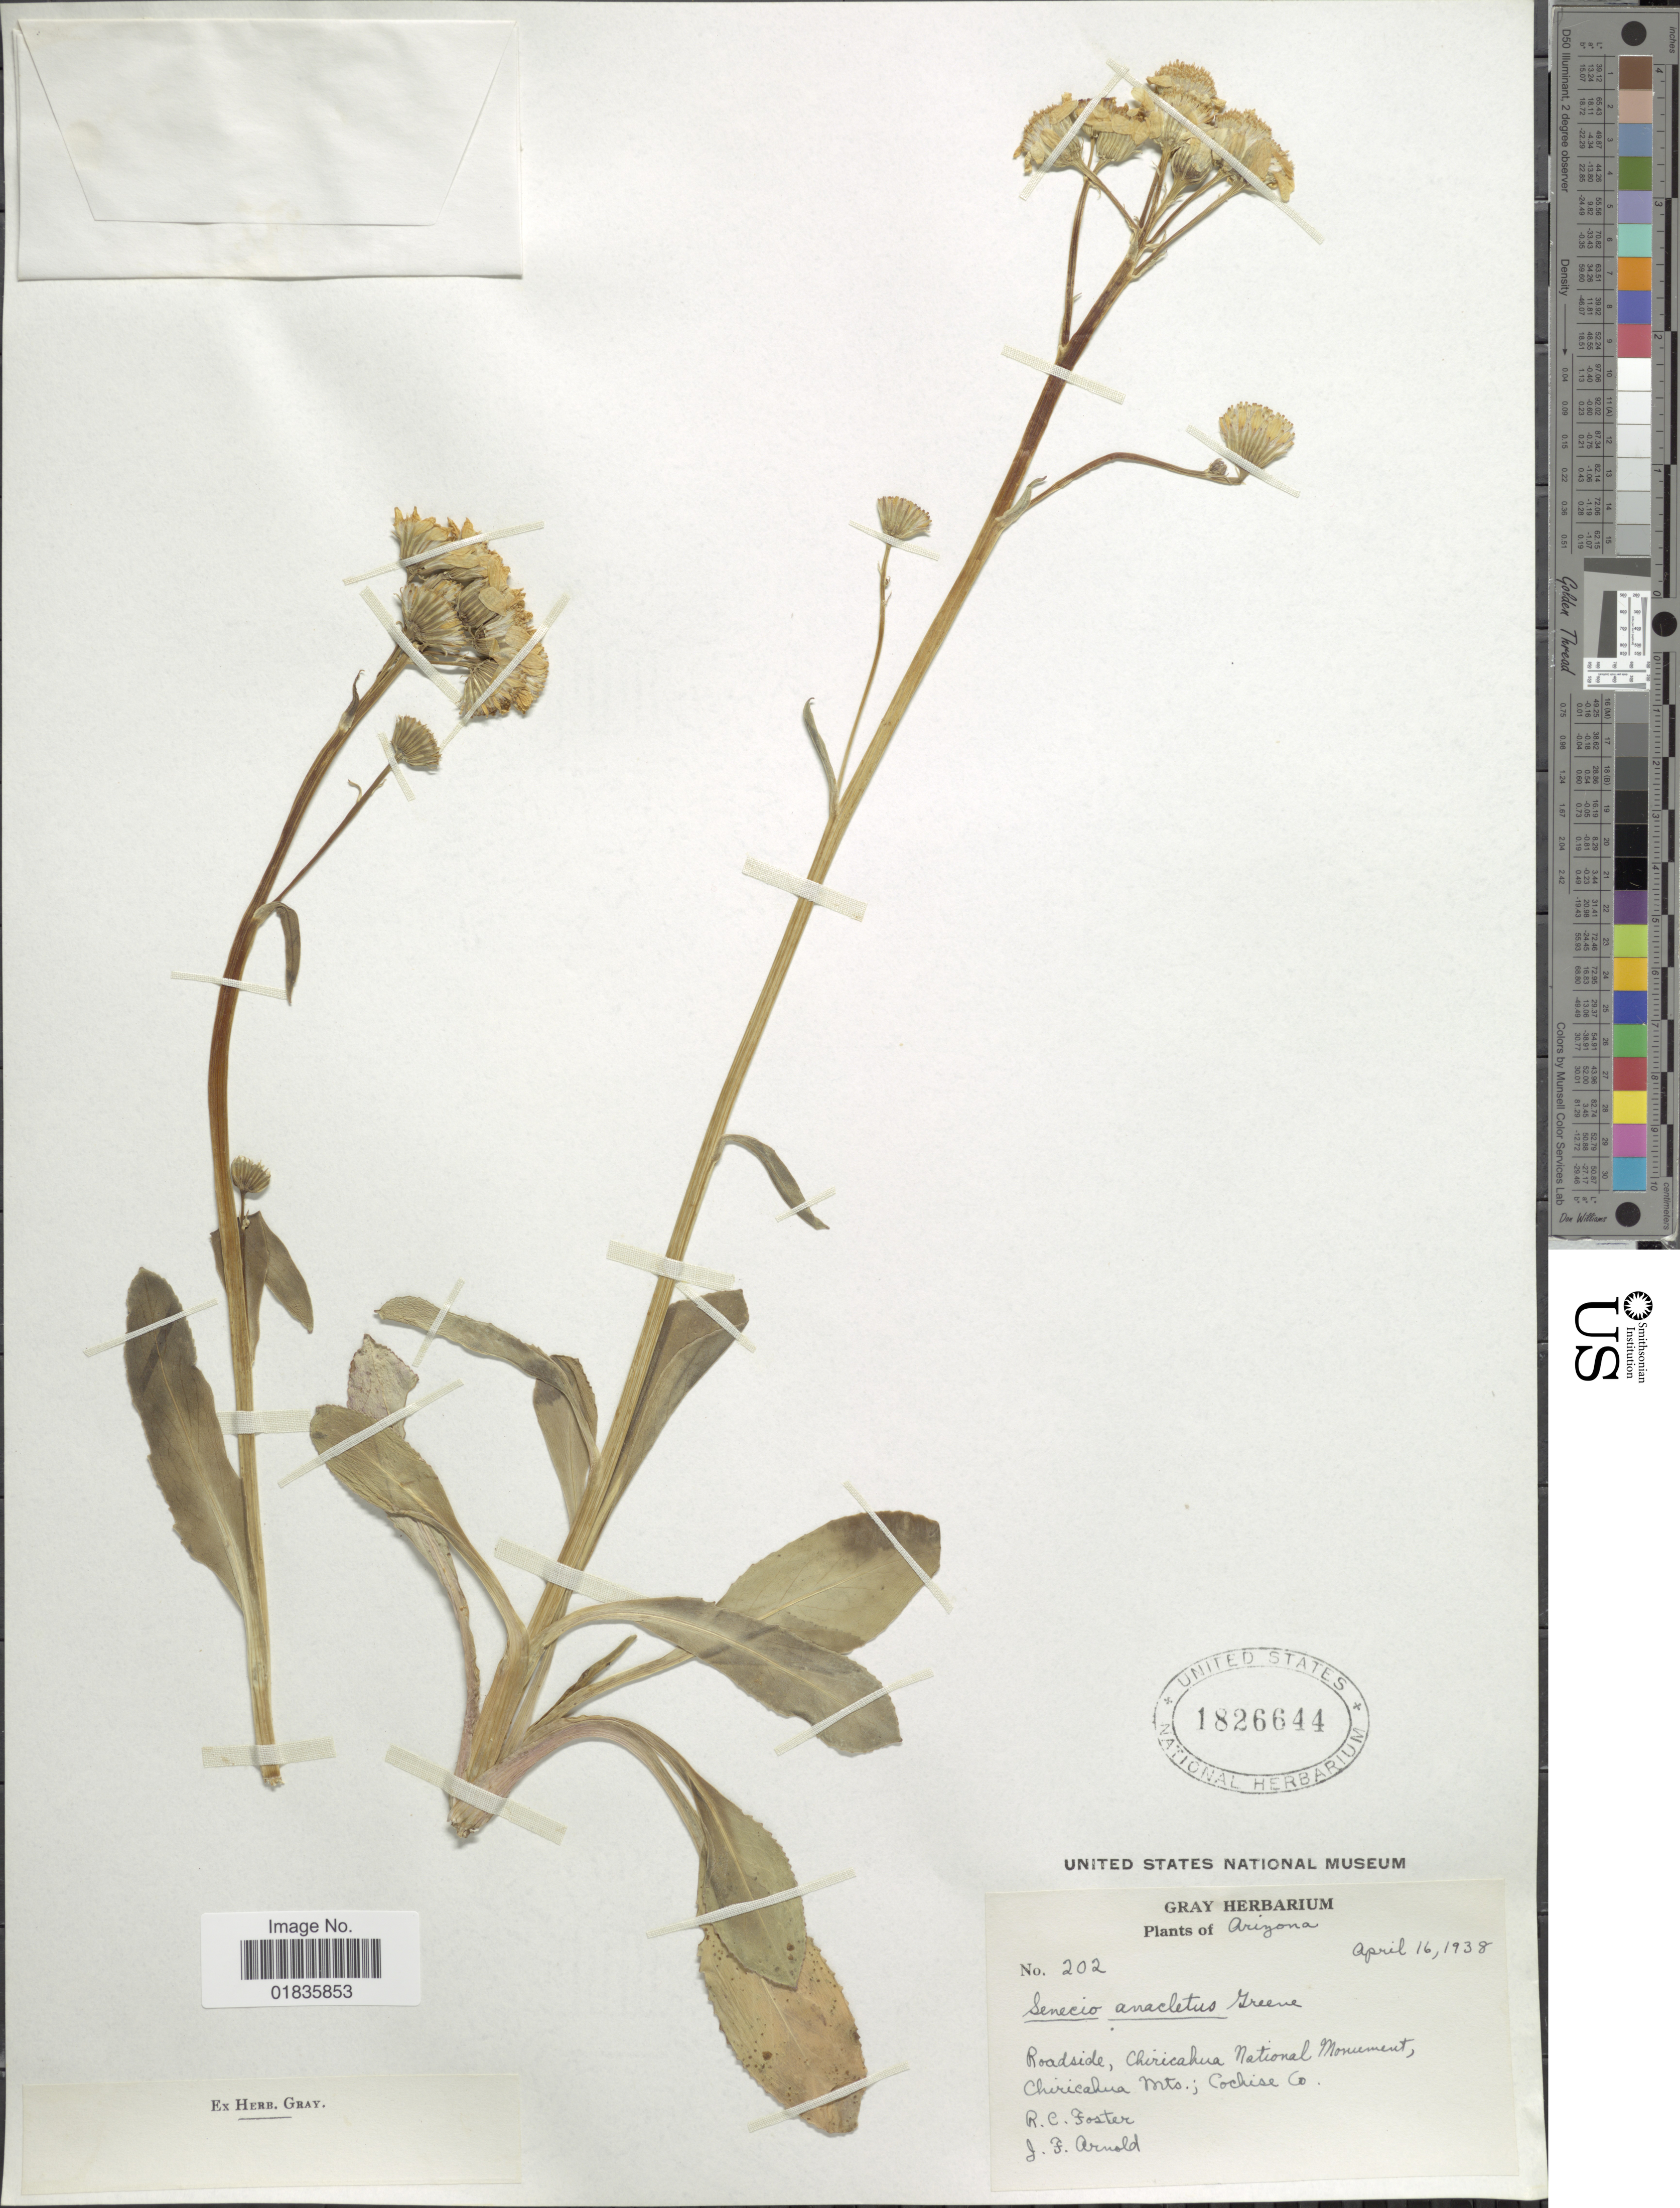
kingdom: Plantae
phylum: Tracheophyta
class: Magnoliopsida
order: Asterales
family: Asteraceae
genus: Senecio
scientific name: Senecio wootonii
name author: Greene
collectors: R. C. Foster & J. F. Arnold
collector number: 202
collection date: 1938-04-16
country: United States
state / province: Arizona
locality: Roadside, Chiricahua National Monument, Chiricahua Mts.; Cochise Co.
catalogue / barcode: US 1826644